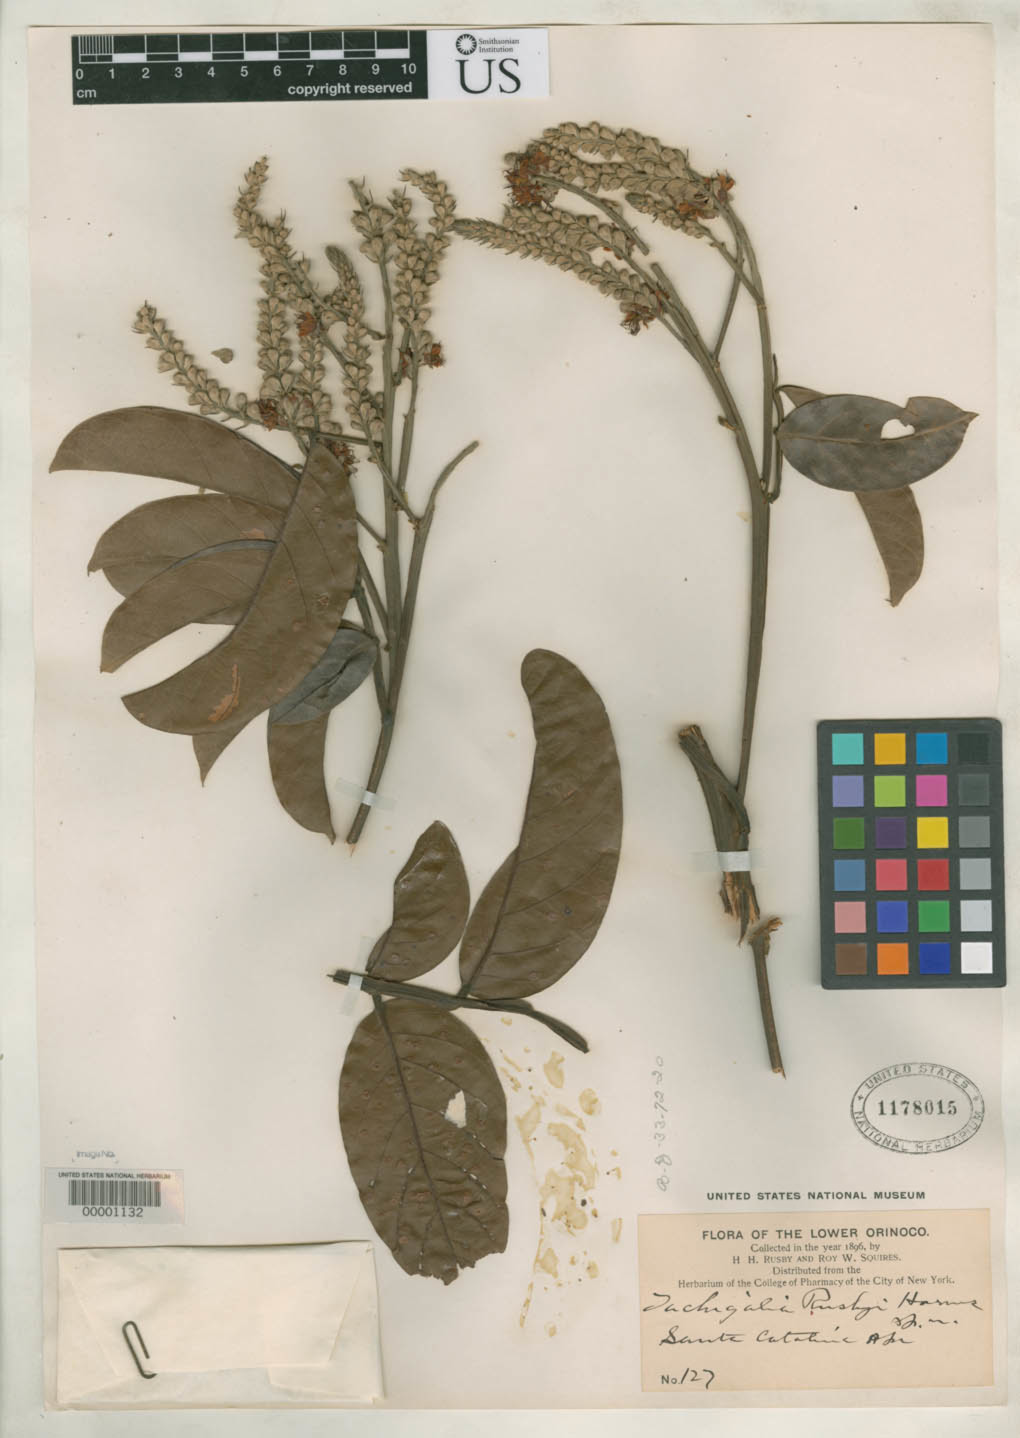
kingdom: Plantae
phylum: Tracheophyta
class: Magnoliopsida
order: Fabales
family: Fabaceae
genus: Tachigali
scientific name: Tachigali rusbyi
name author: Harms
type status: Isolectotype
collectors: H. H. Rusby & R. Squires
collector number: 127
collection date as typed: May 1896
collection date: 1896-05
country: Venezuela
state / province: Delta Amacuro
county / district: Tucupita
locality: Lower Orinoco, Santa Catalina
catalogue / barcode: US 1178015